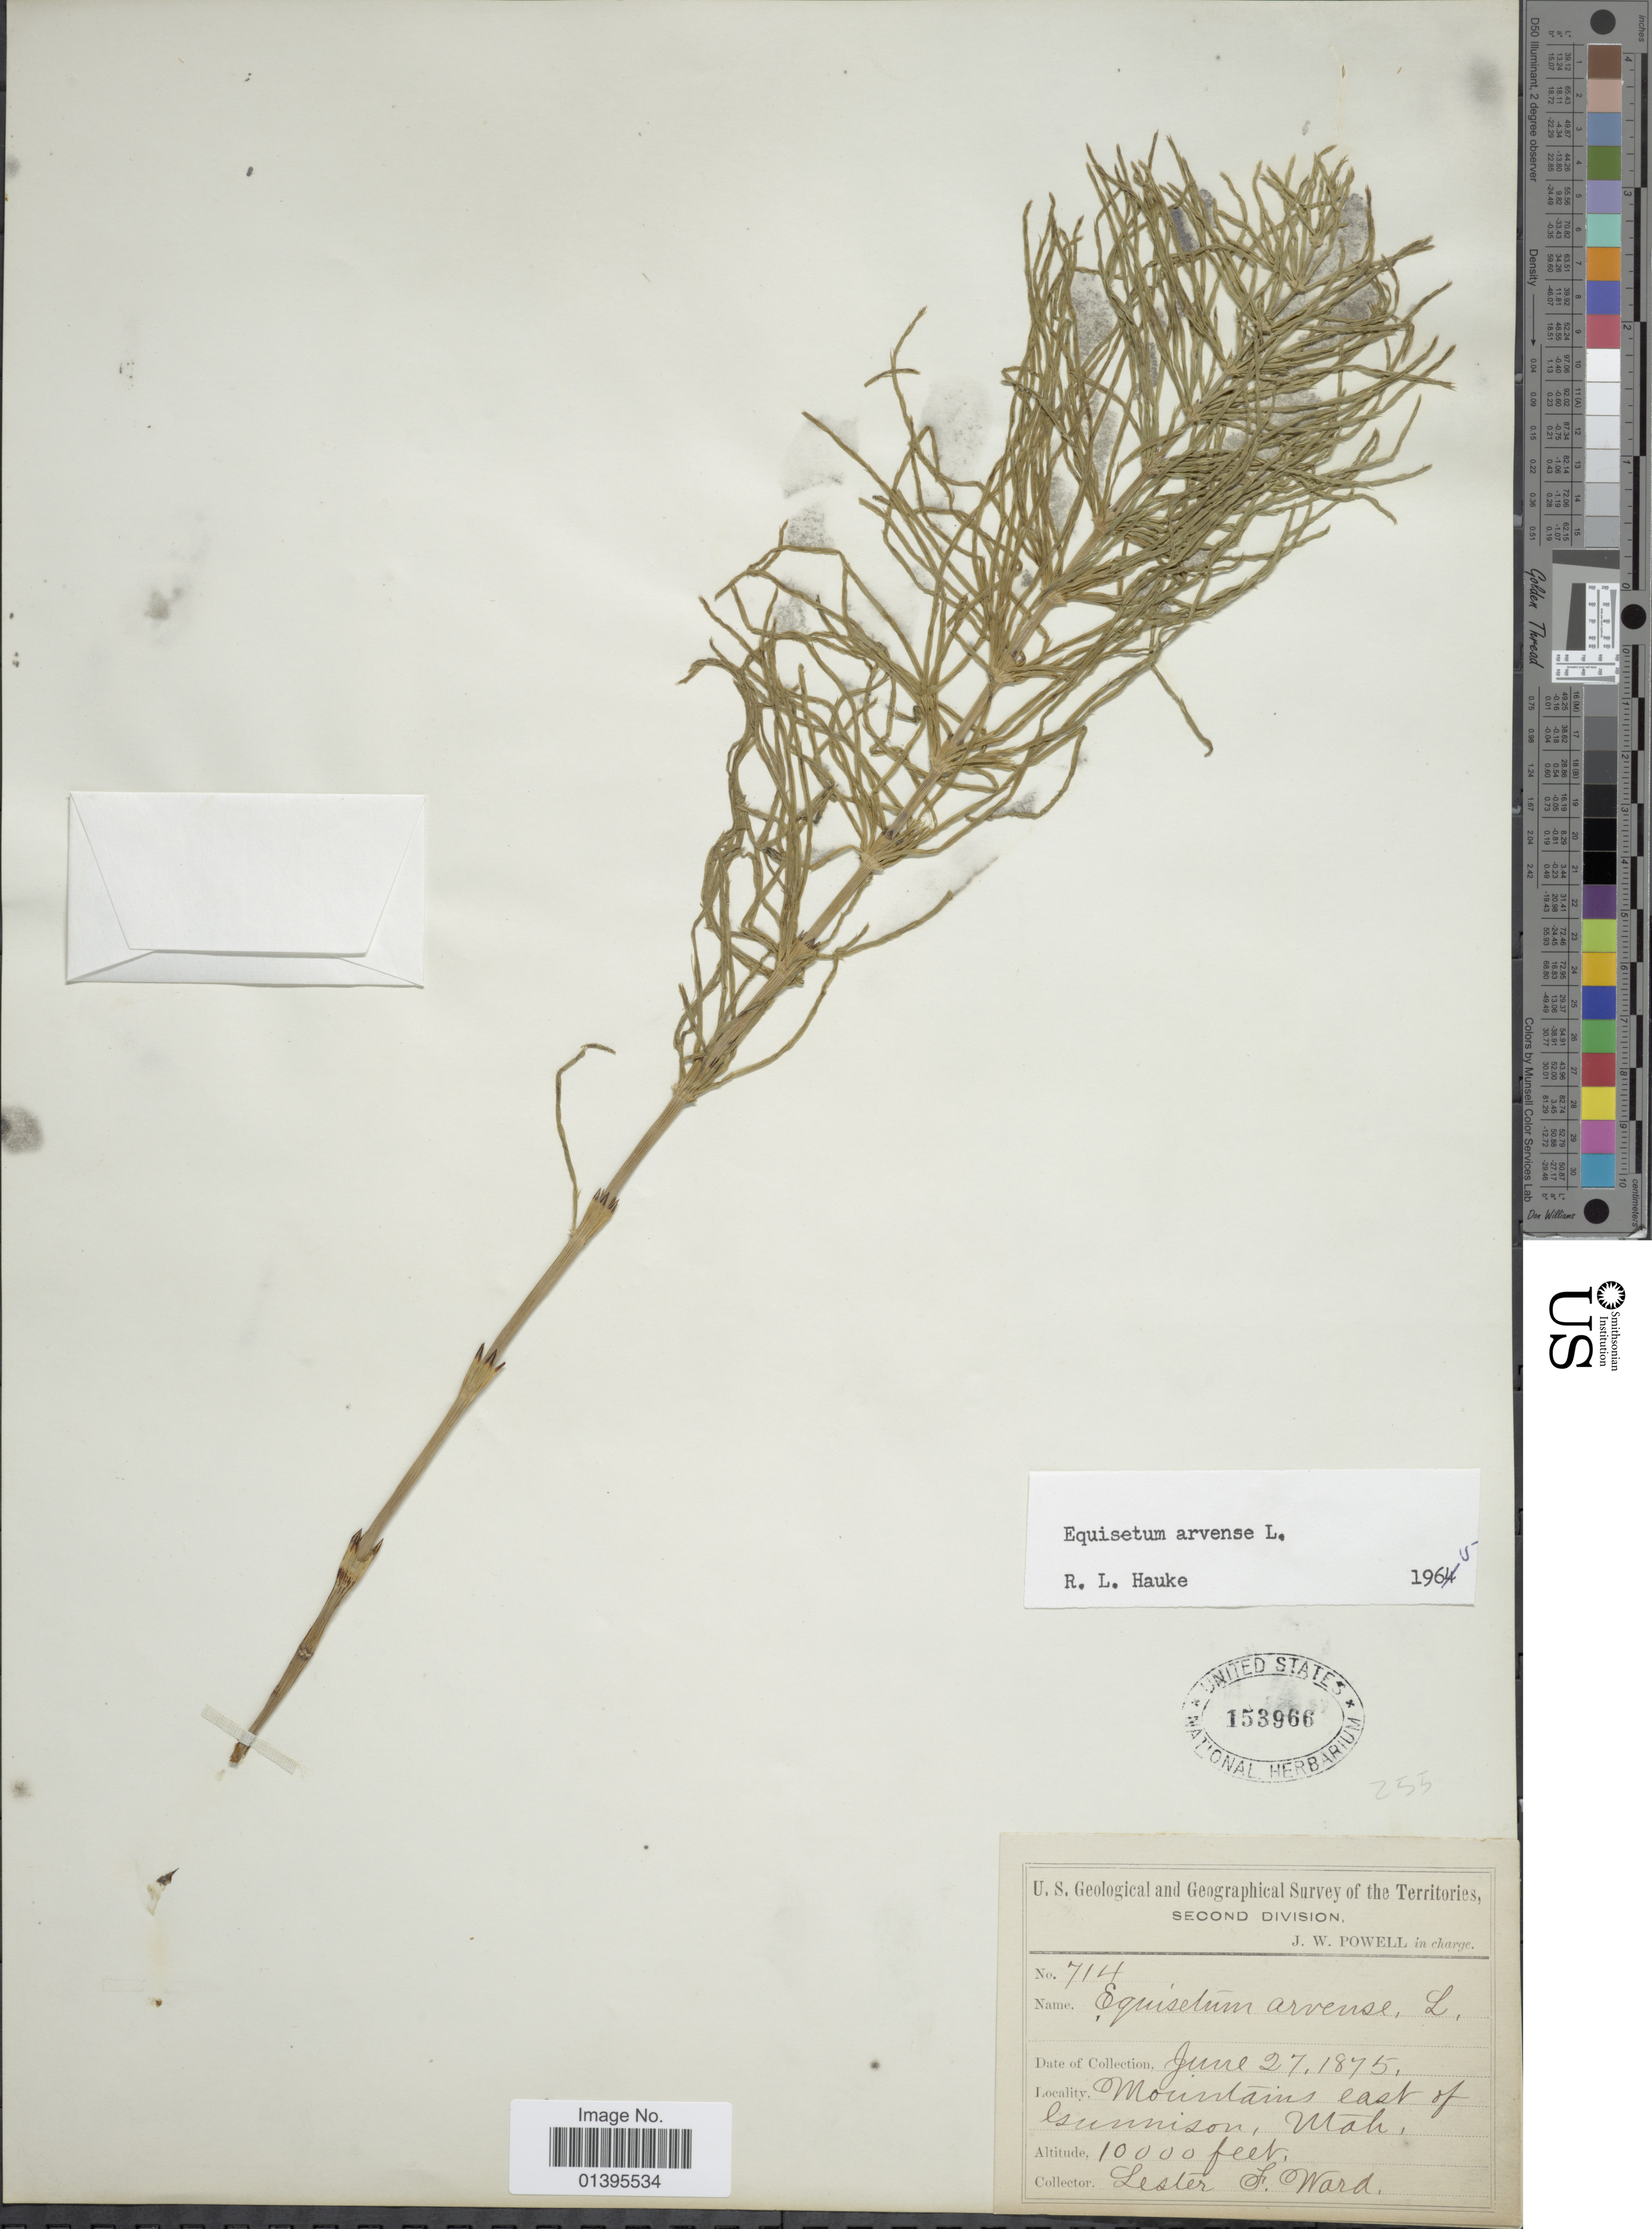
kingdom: Plantae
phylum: Tracheophyta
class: Polypodiopsida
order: Equisetales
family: Equisetaceae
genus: Equisetum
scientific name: Equisetum arvense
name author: L.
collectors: L. F. Ward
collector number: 714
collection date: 1875-06-27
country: United States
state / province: Utah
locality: Mountains east of Gunnison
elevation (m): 3048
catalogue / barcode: US 153966